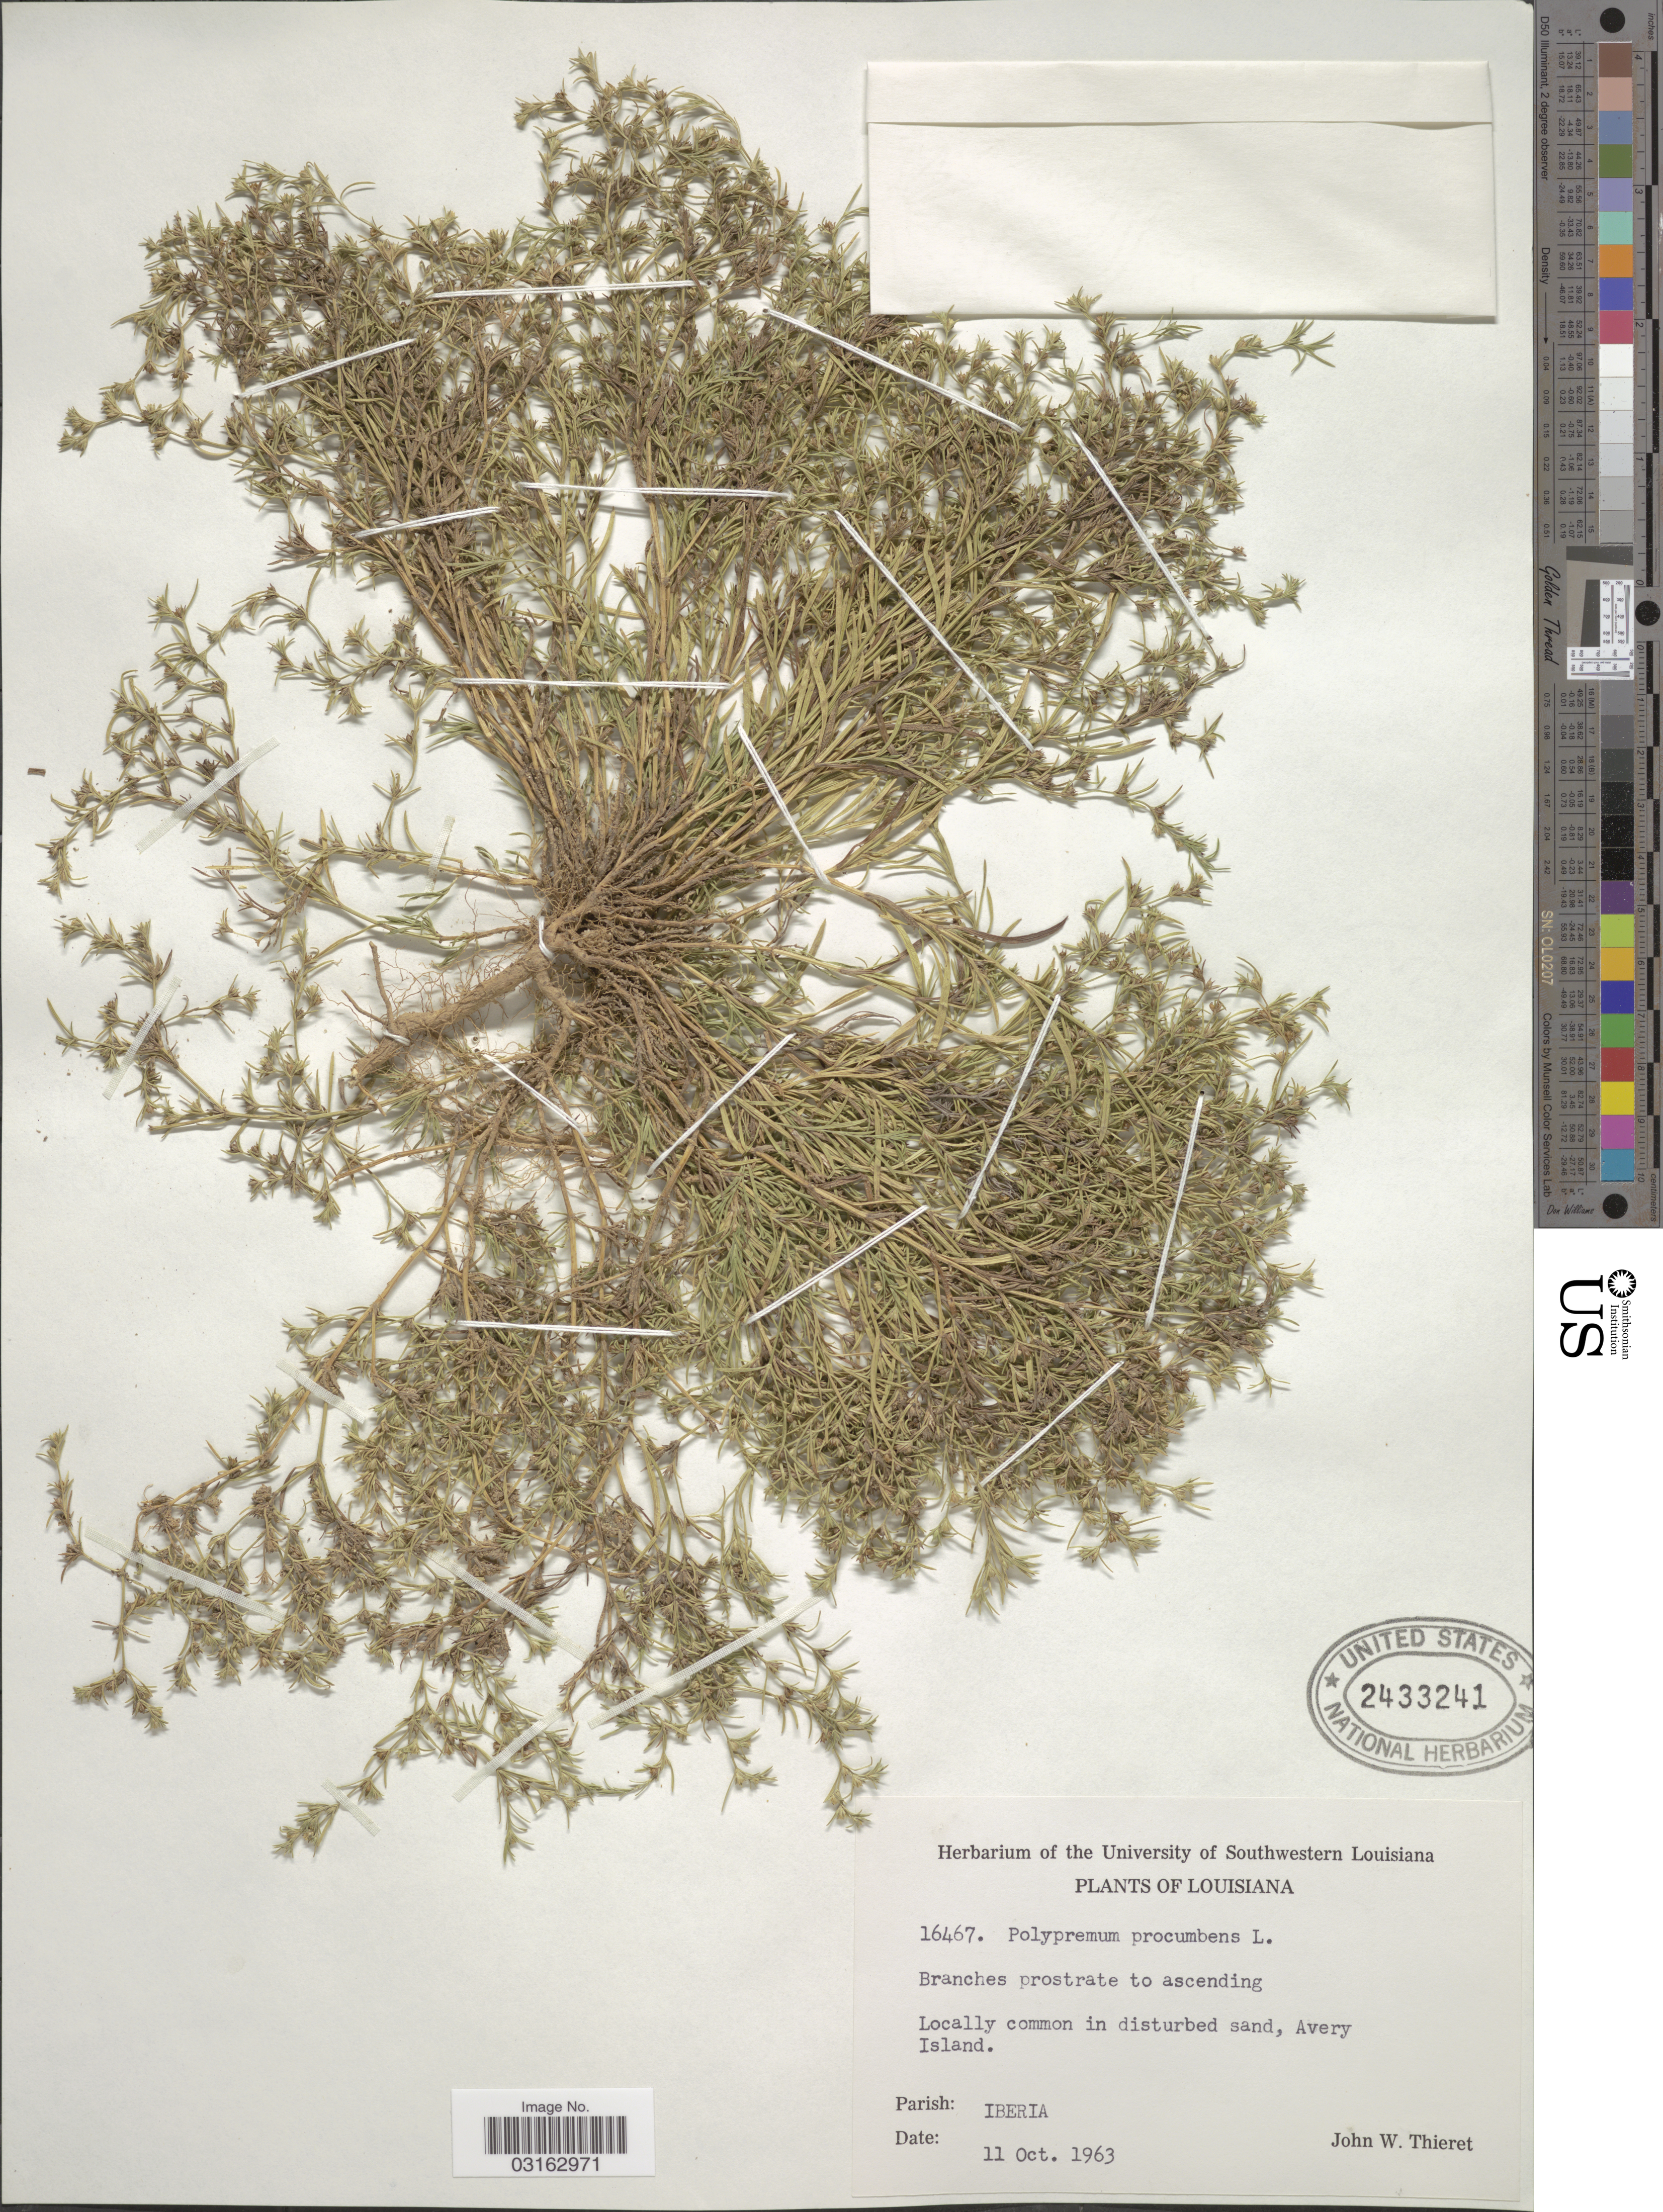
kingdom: Plantae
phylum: Tracheophyta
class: Magnoliopsida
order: Lamiales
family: Tetrachondraceae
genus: Polypremum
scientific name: Polypremum procumbens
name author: L.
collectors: J. W. Thieret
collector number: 16467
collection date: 1963-10-11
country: United States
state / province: Louisiana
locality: Locally common in disturbed sand, Avery Island, Parish: Iberia.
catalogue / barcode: US 2433241